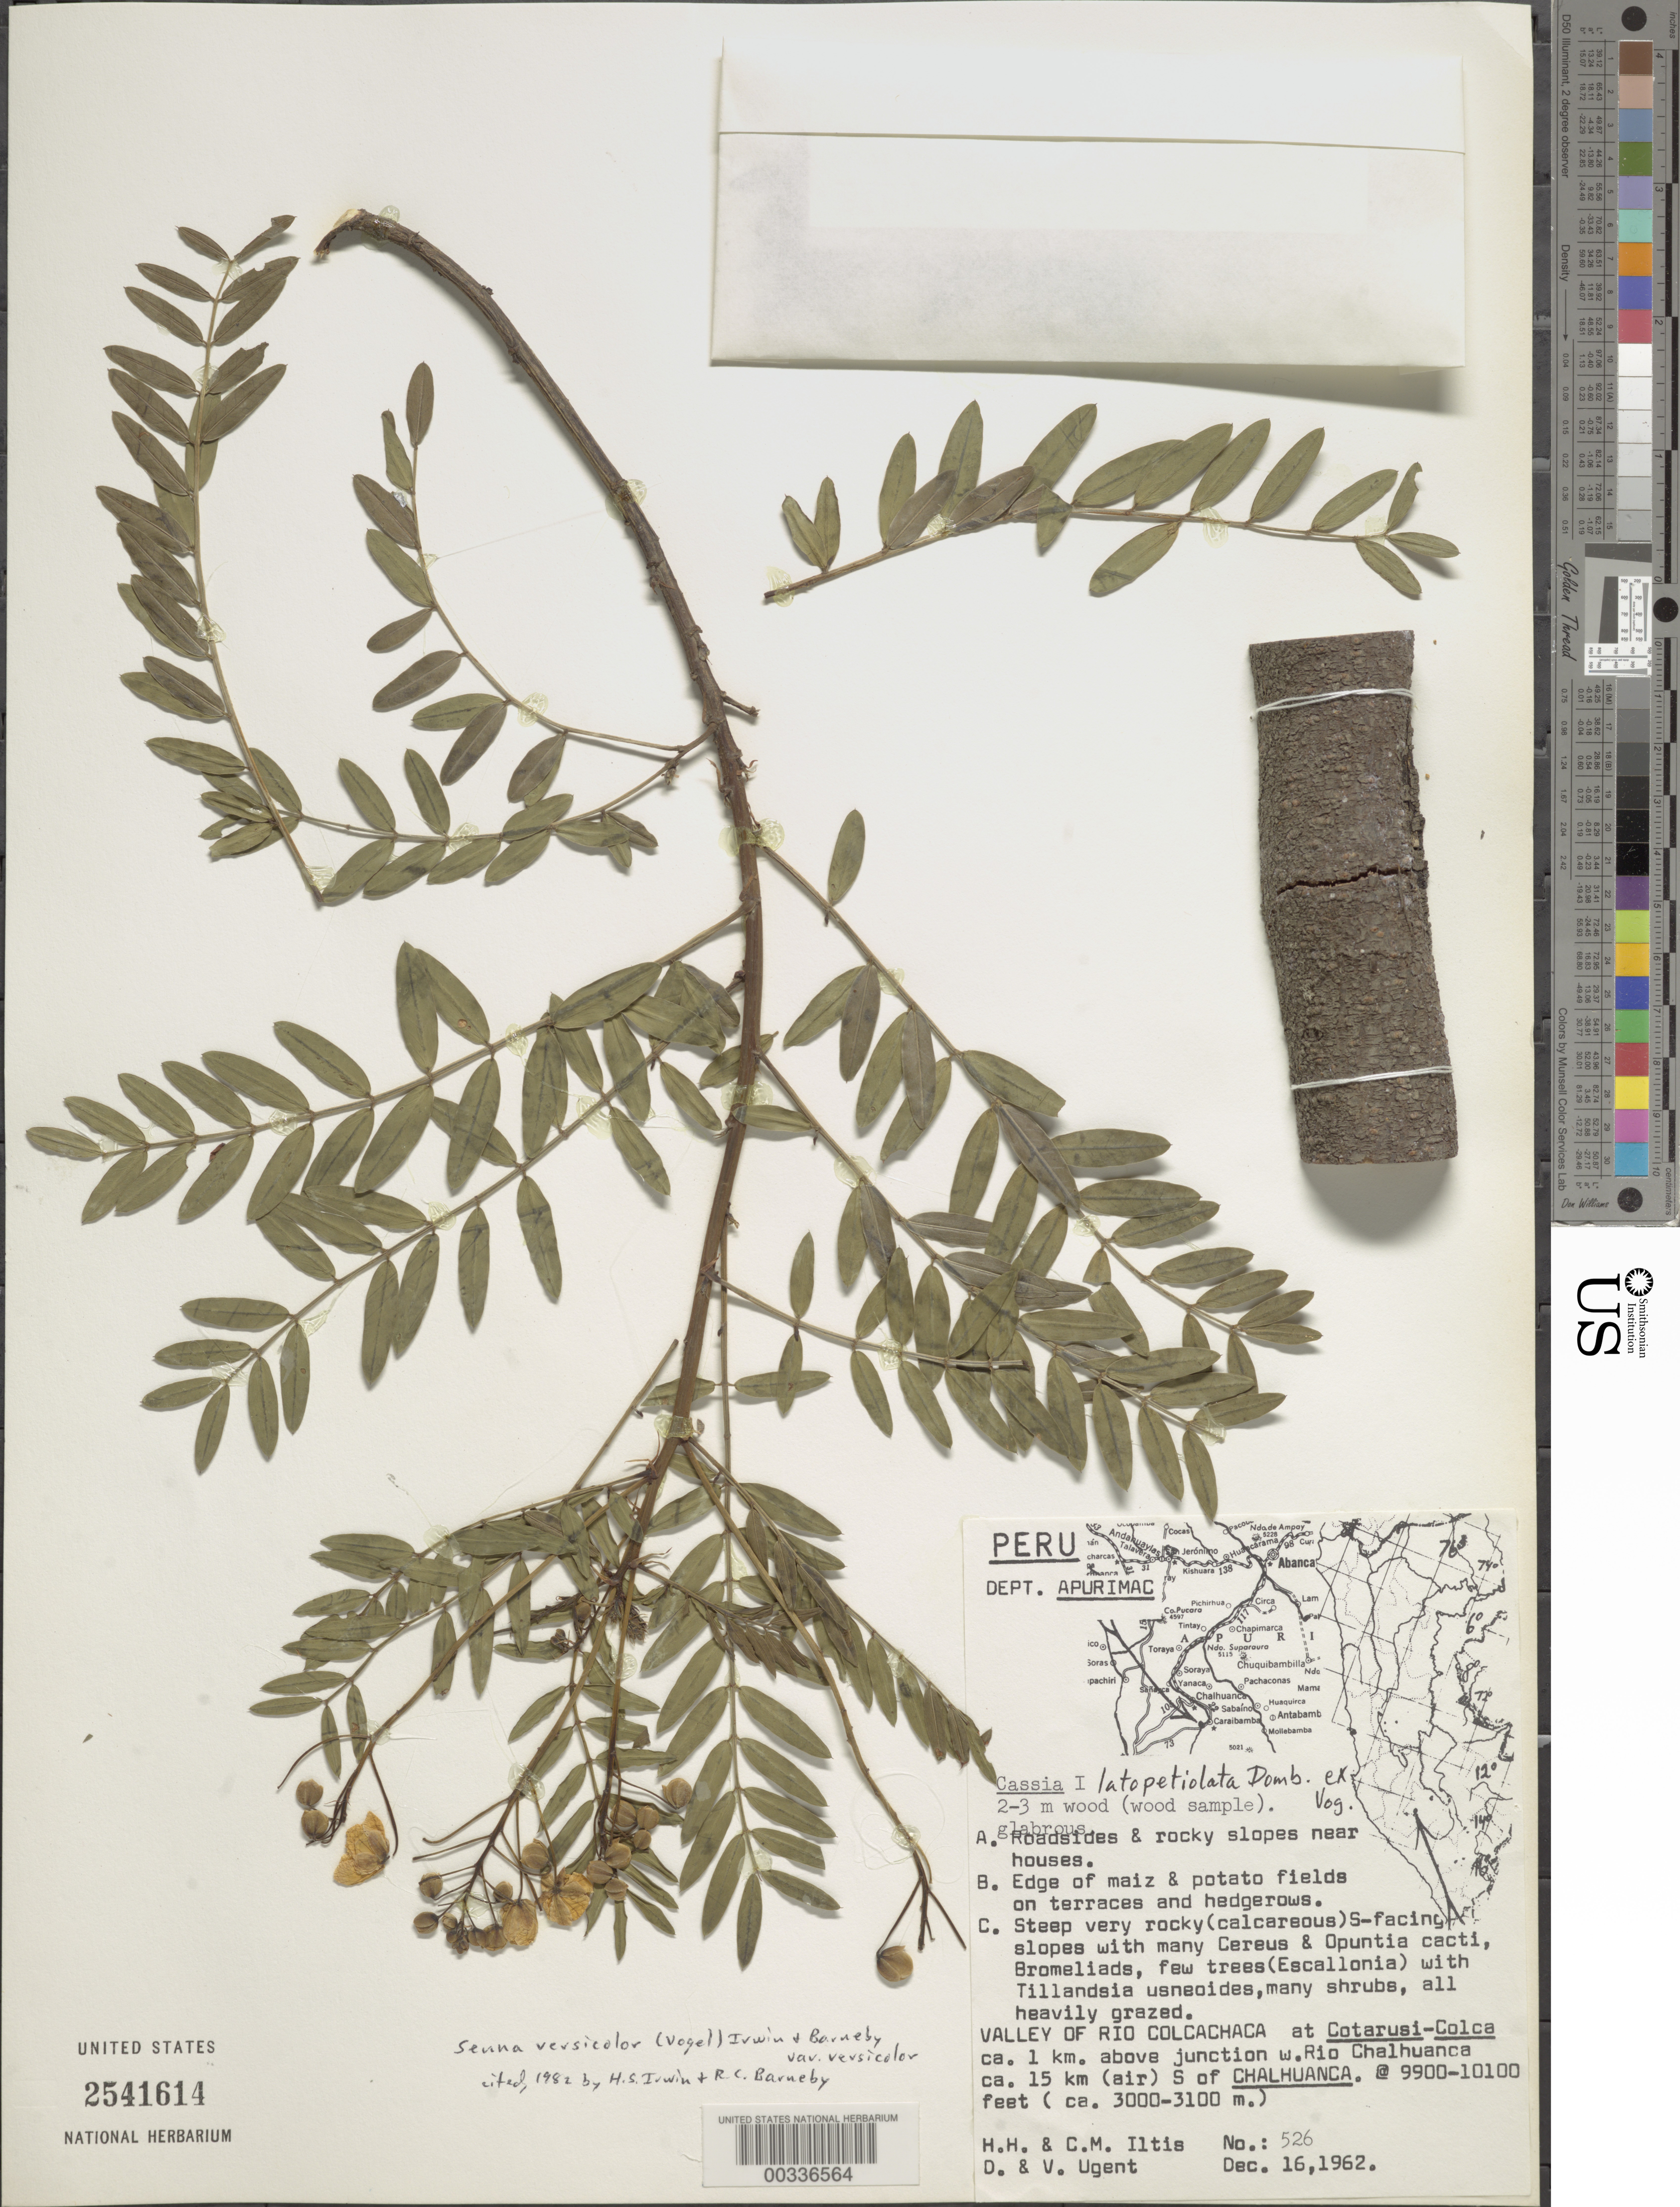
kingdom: Plantae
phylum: Tracheophyta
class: Magnoliopsida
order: Brassicales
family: Brassicaceae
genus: Erysimum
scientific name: Erysimum capitatum subsp. perenne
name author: (S. Watson ex Coville) R.A. Price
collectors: H. H. Iltis, C. M Iltis, D. Ugent & V. Ugent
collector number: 526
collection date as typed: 16 Dec 1962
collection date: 1962-12-16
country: Peru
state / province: Apurímac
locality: valley of Río Colcachaca at Cotarusi-Colca, ca. 1 km above junction with Río Chalhuanca, ca. 15 km (air) S of Chalhuanca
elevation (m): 3000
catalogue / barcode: US 2541614